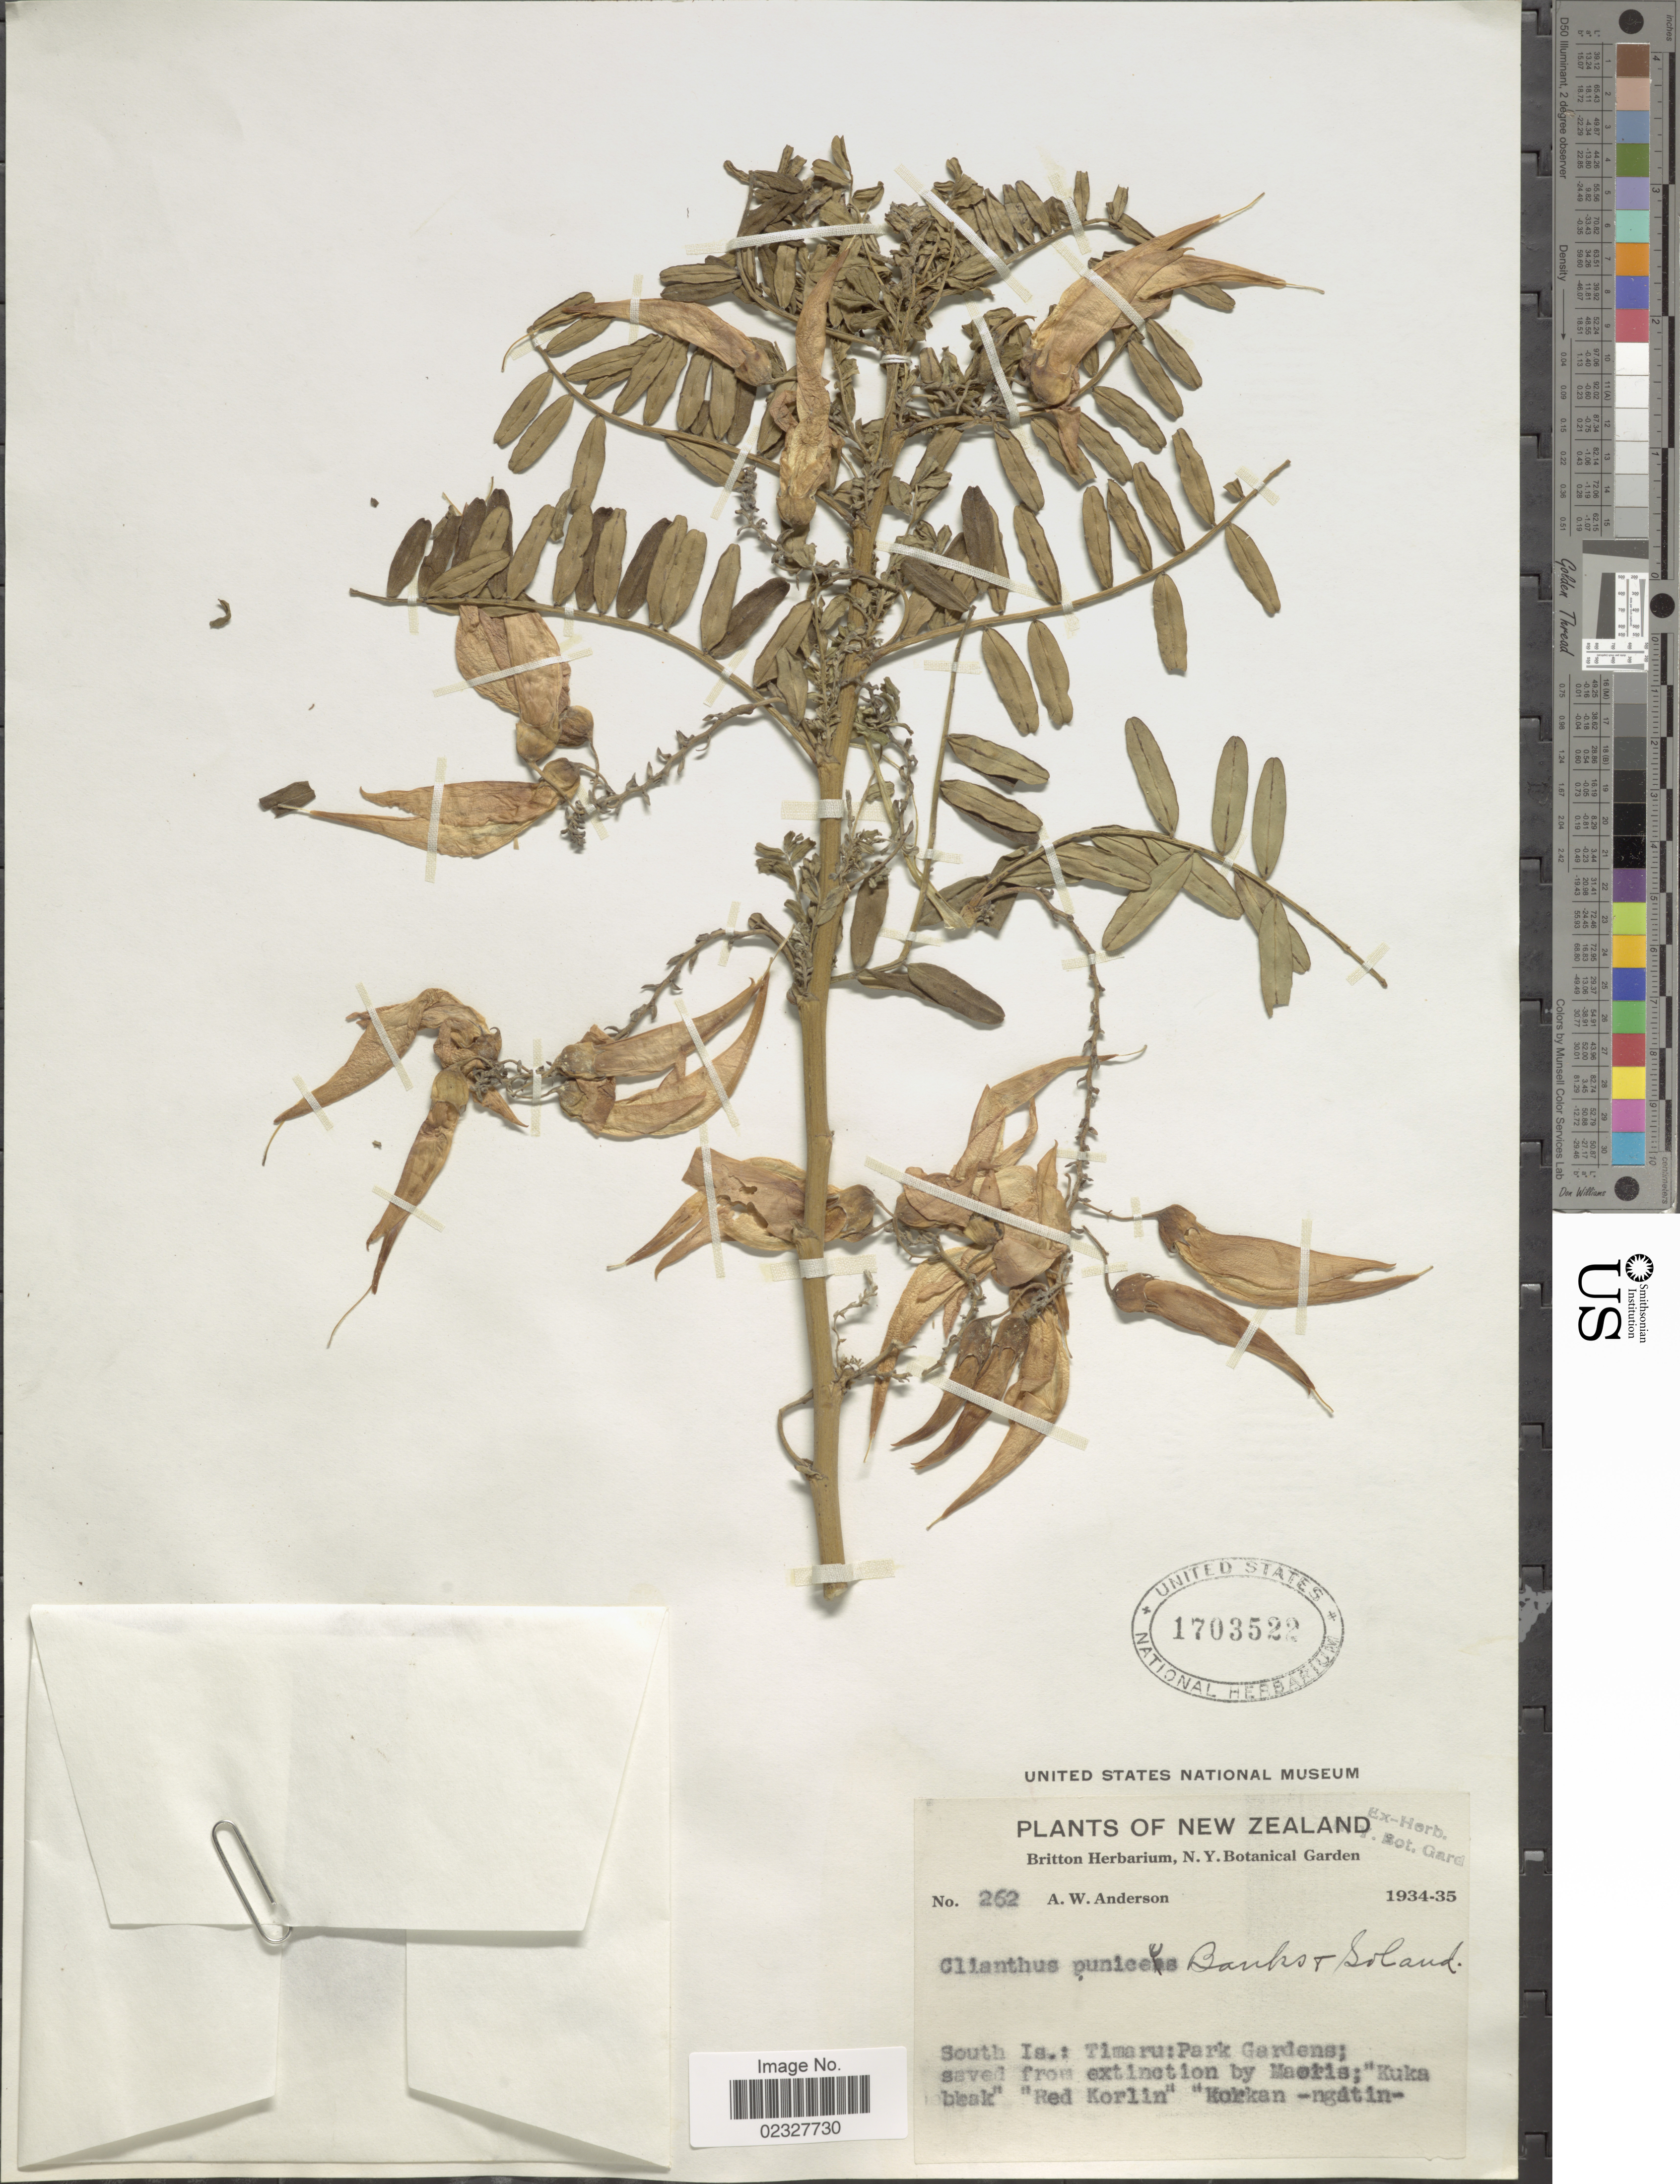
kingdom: Plantae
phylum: Tracheophyta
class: Magnoliopsida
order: Fabales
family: Fabaceae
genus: Clianthus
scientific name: Clianthus puniceus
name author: (G. Don) Sol. & Lindl.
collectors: A. W. Anderson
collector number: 262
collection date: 1934/1935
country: New Zealand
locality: South Is.: Timaru: Park Gardens.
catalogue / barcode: US 1703522